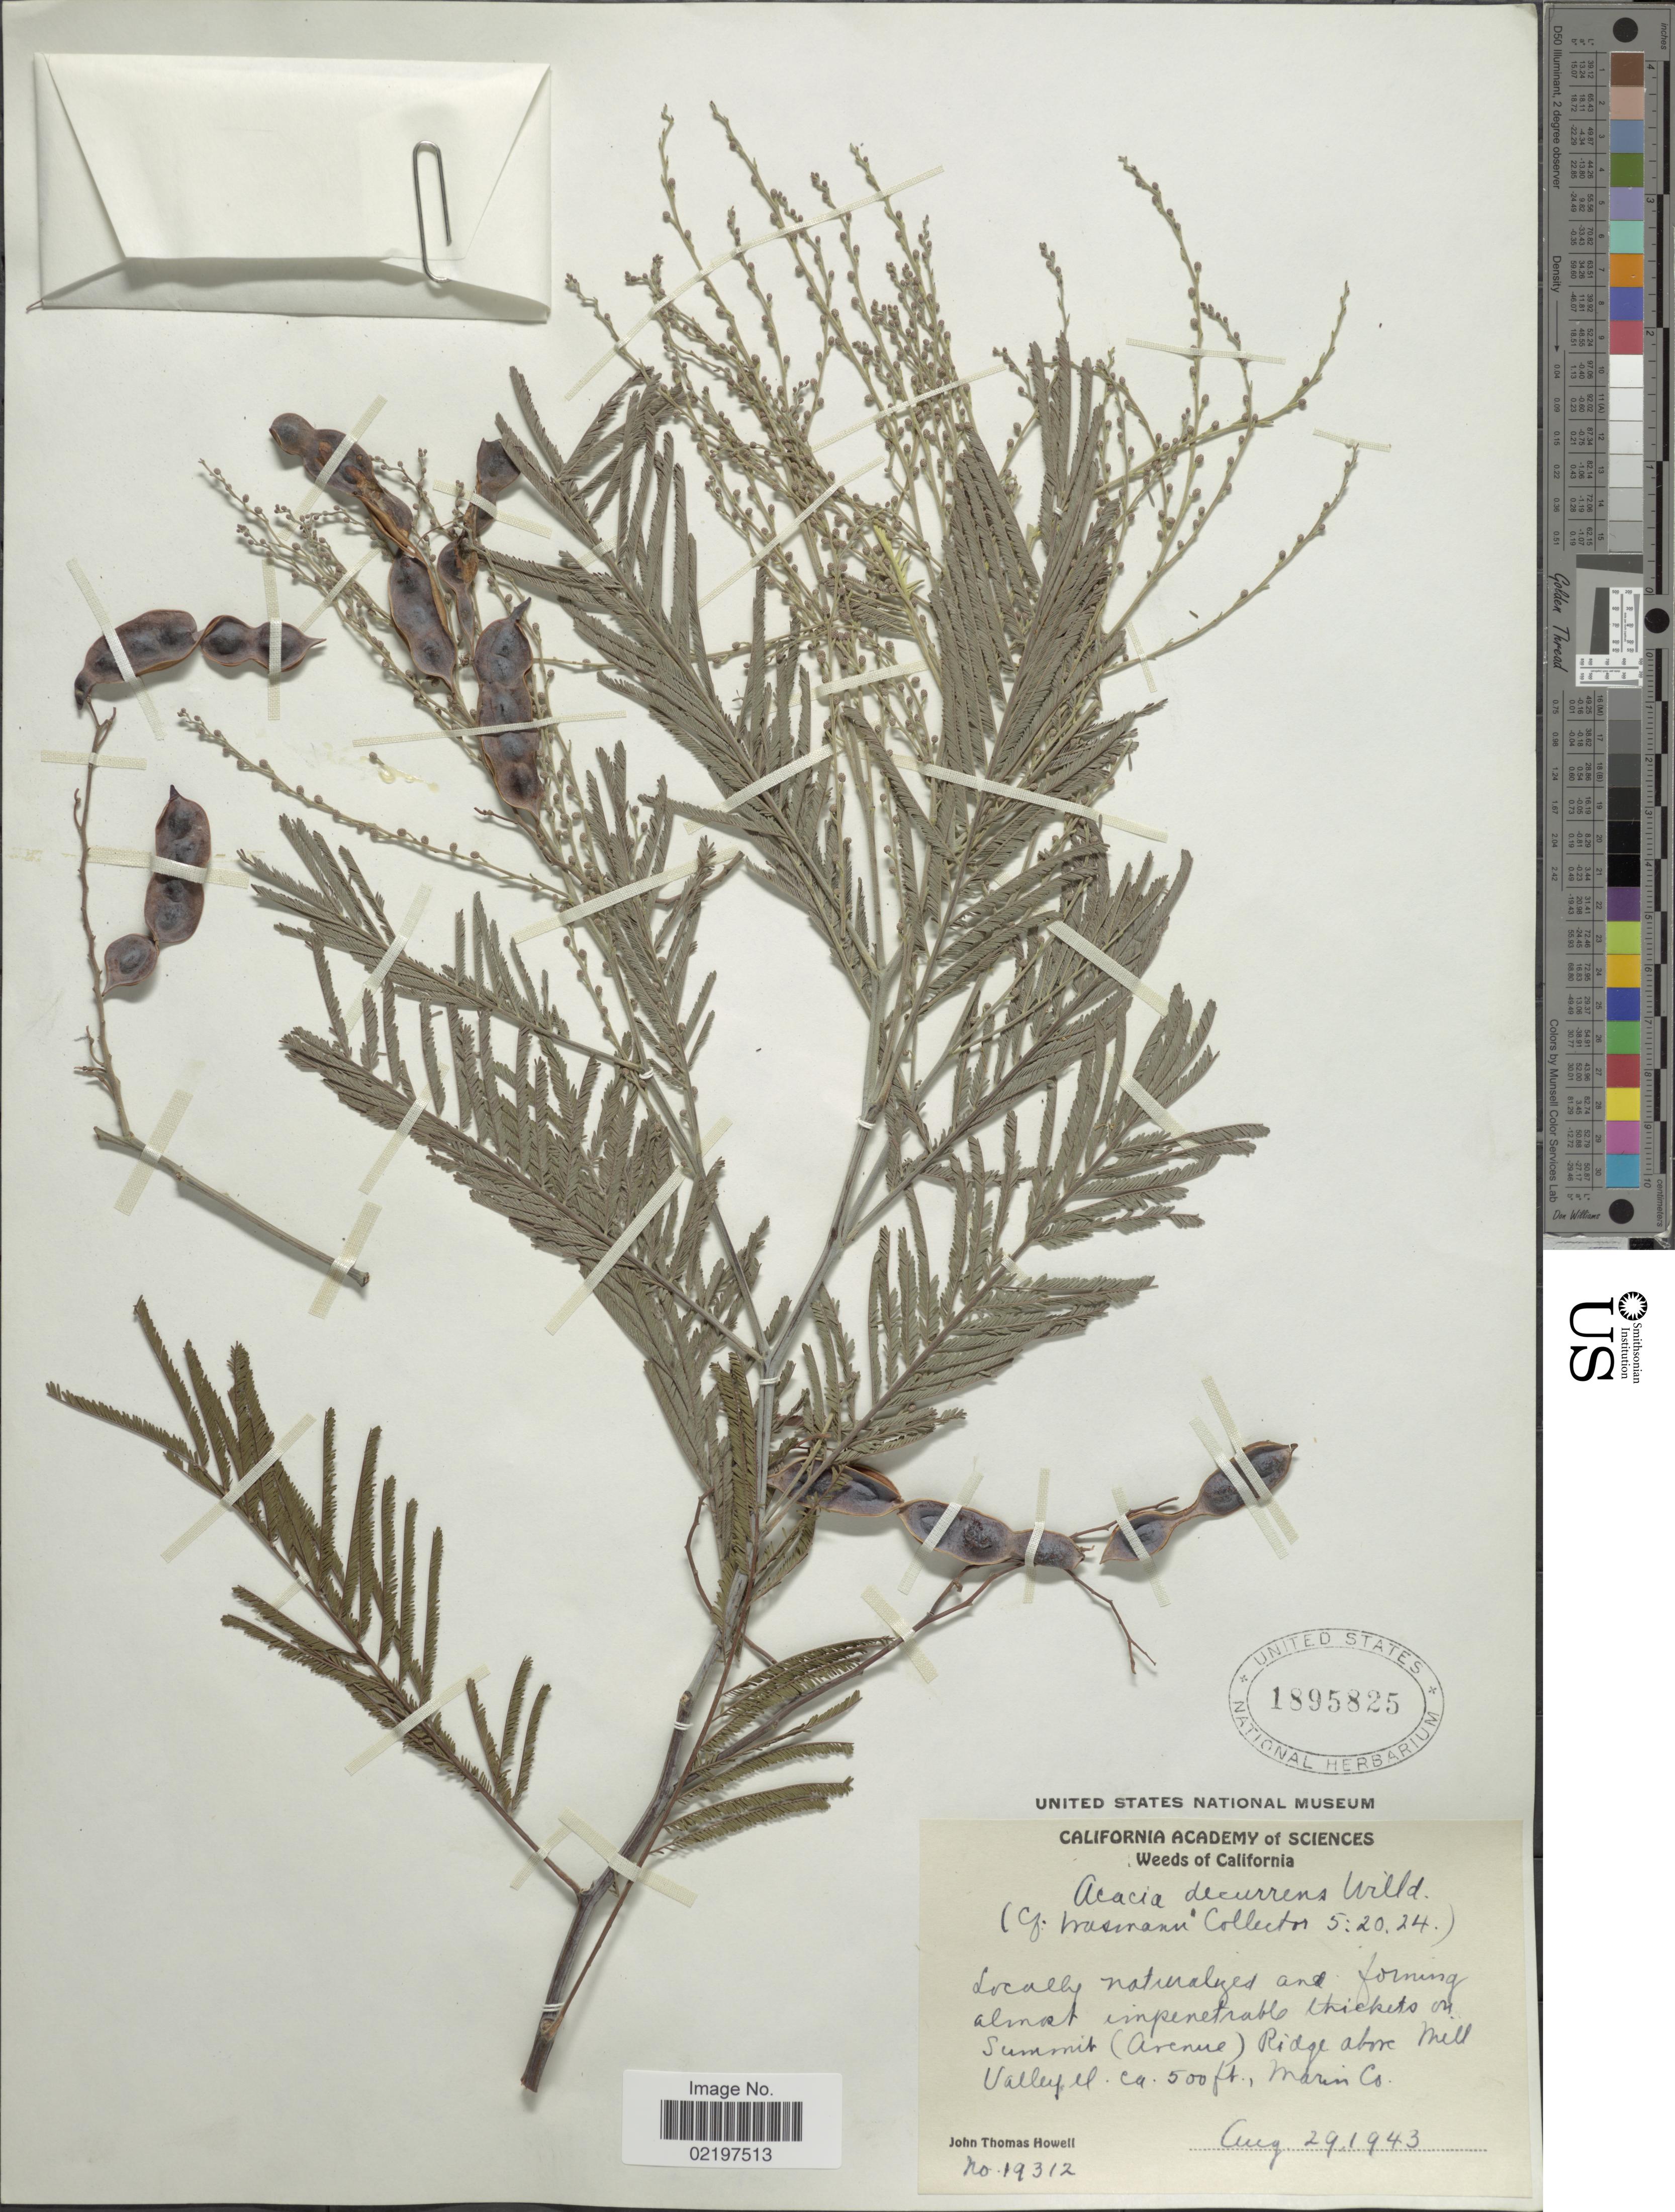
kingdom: Plantae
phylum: Tracheophyta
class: Magnoliopsida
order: Fabales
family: Fabaceae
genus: Acacia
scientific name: Acacia dealbata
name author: Link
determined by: Ebinger, J. E.; Seigler, David S.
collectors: J. T. Howell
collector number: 19312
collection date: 1934-08-29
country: United States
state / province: California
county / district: Marin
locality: Thickets on Summit (Avenue) Ridge above Mill Valley, Marin Co.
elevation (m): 152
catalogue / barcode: US 1895825